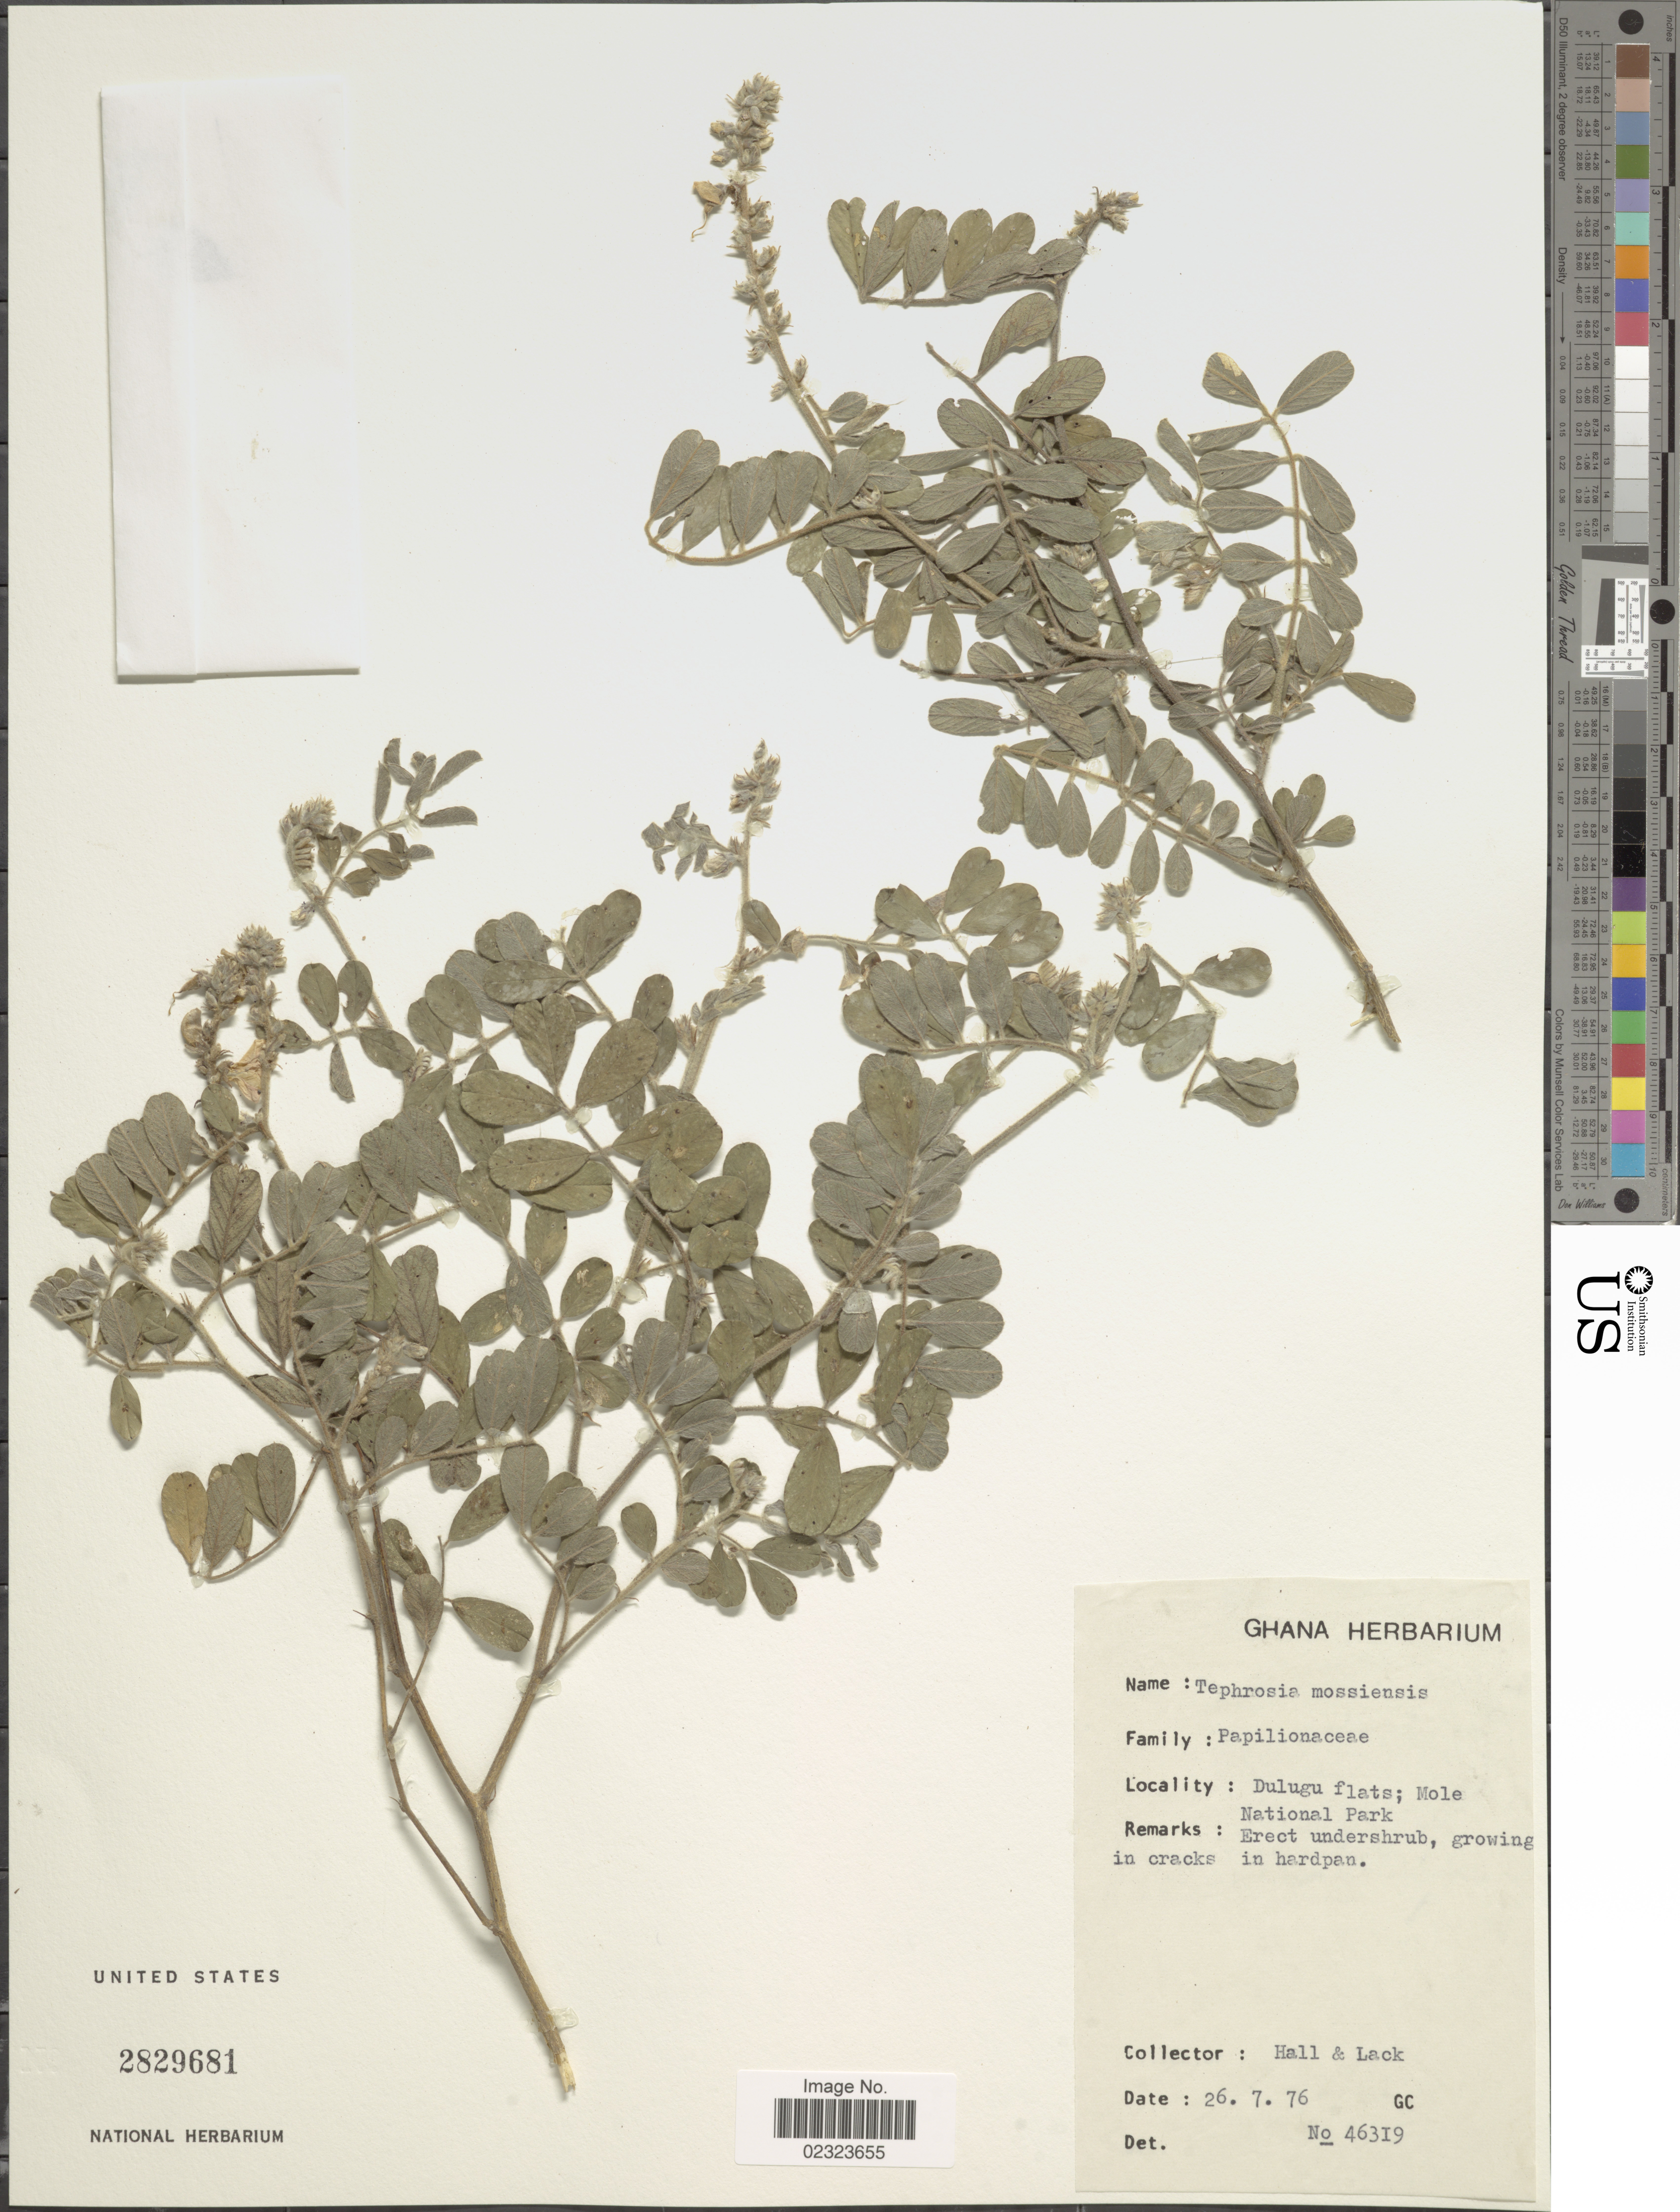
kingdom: Plantae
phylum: Tracheophyta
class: Magnoliopsida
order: Fabales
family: Fabaceae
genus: Tephrosia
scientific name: Tephrosia mossiensis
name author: A. Chev.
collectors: -- Hall & Lack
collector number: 46319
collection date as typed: Transcribed d/m/y: 26/7/76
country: Ghana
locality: Dulugu flats; Mole National Park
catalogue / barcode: US 2829681